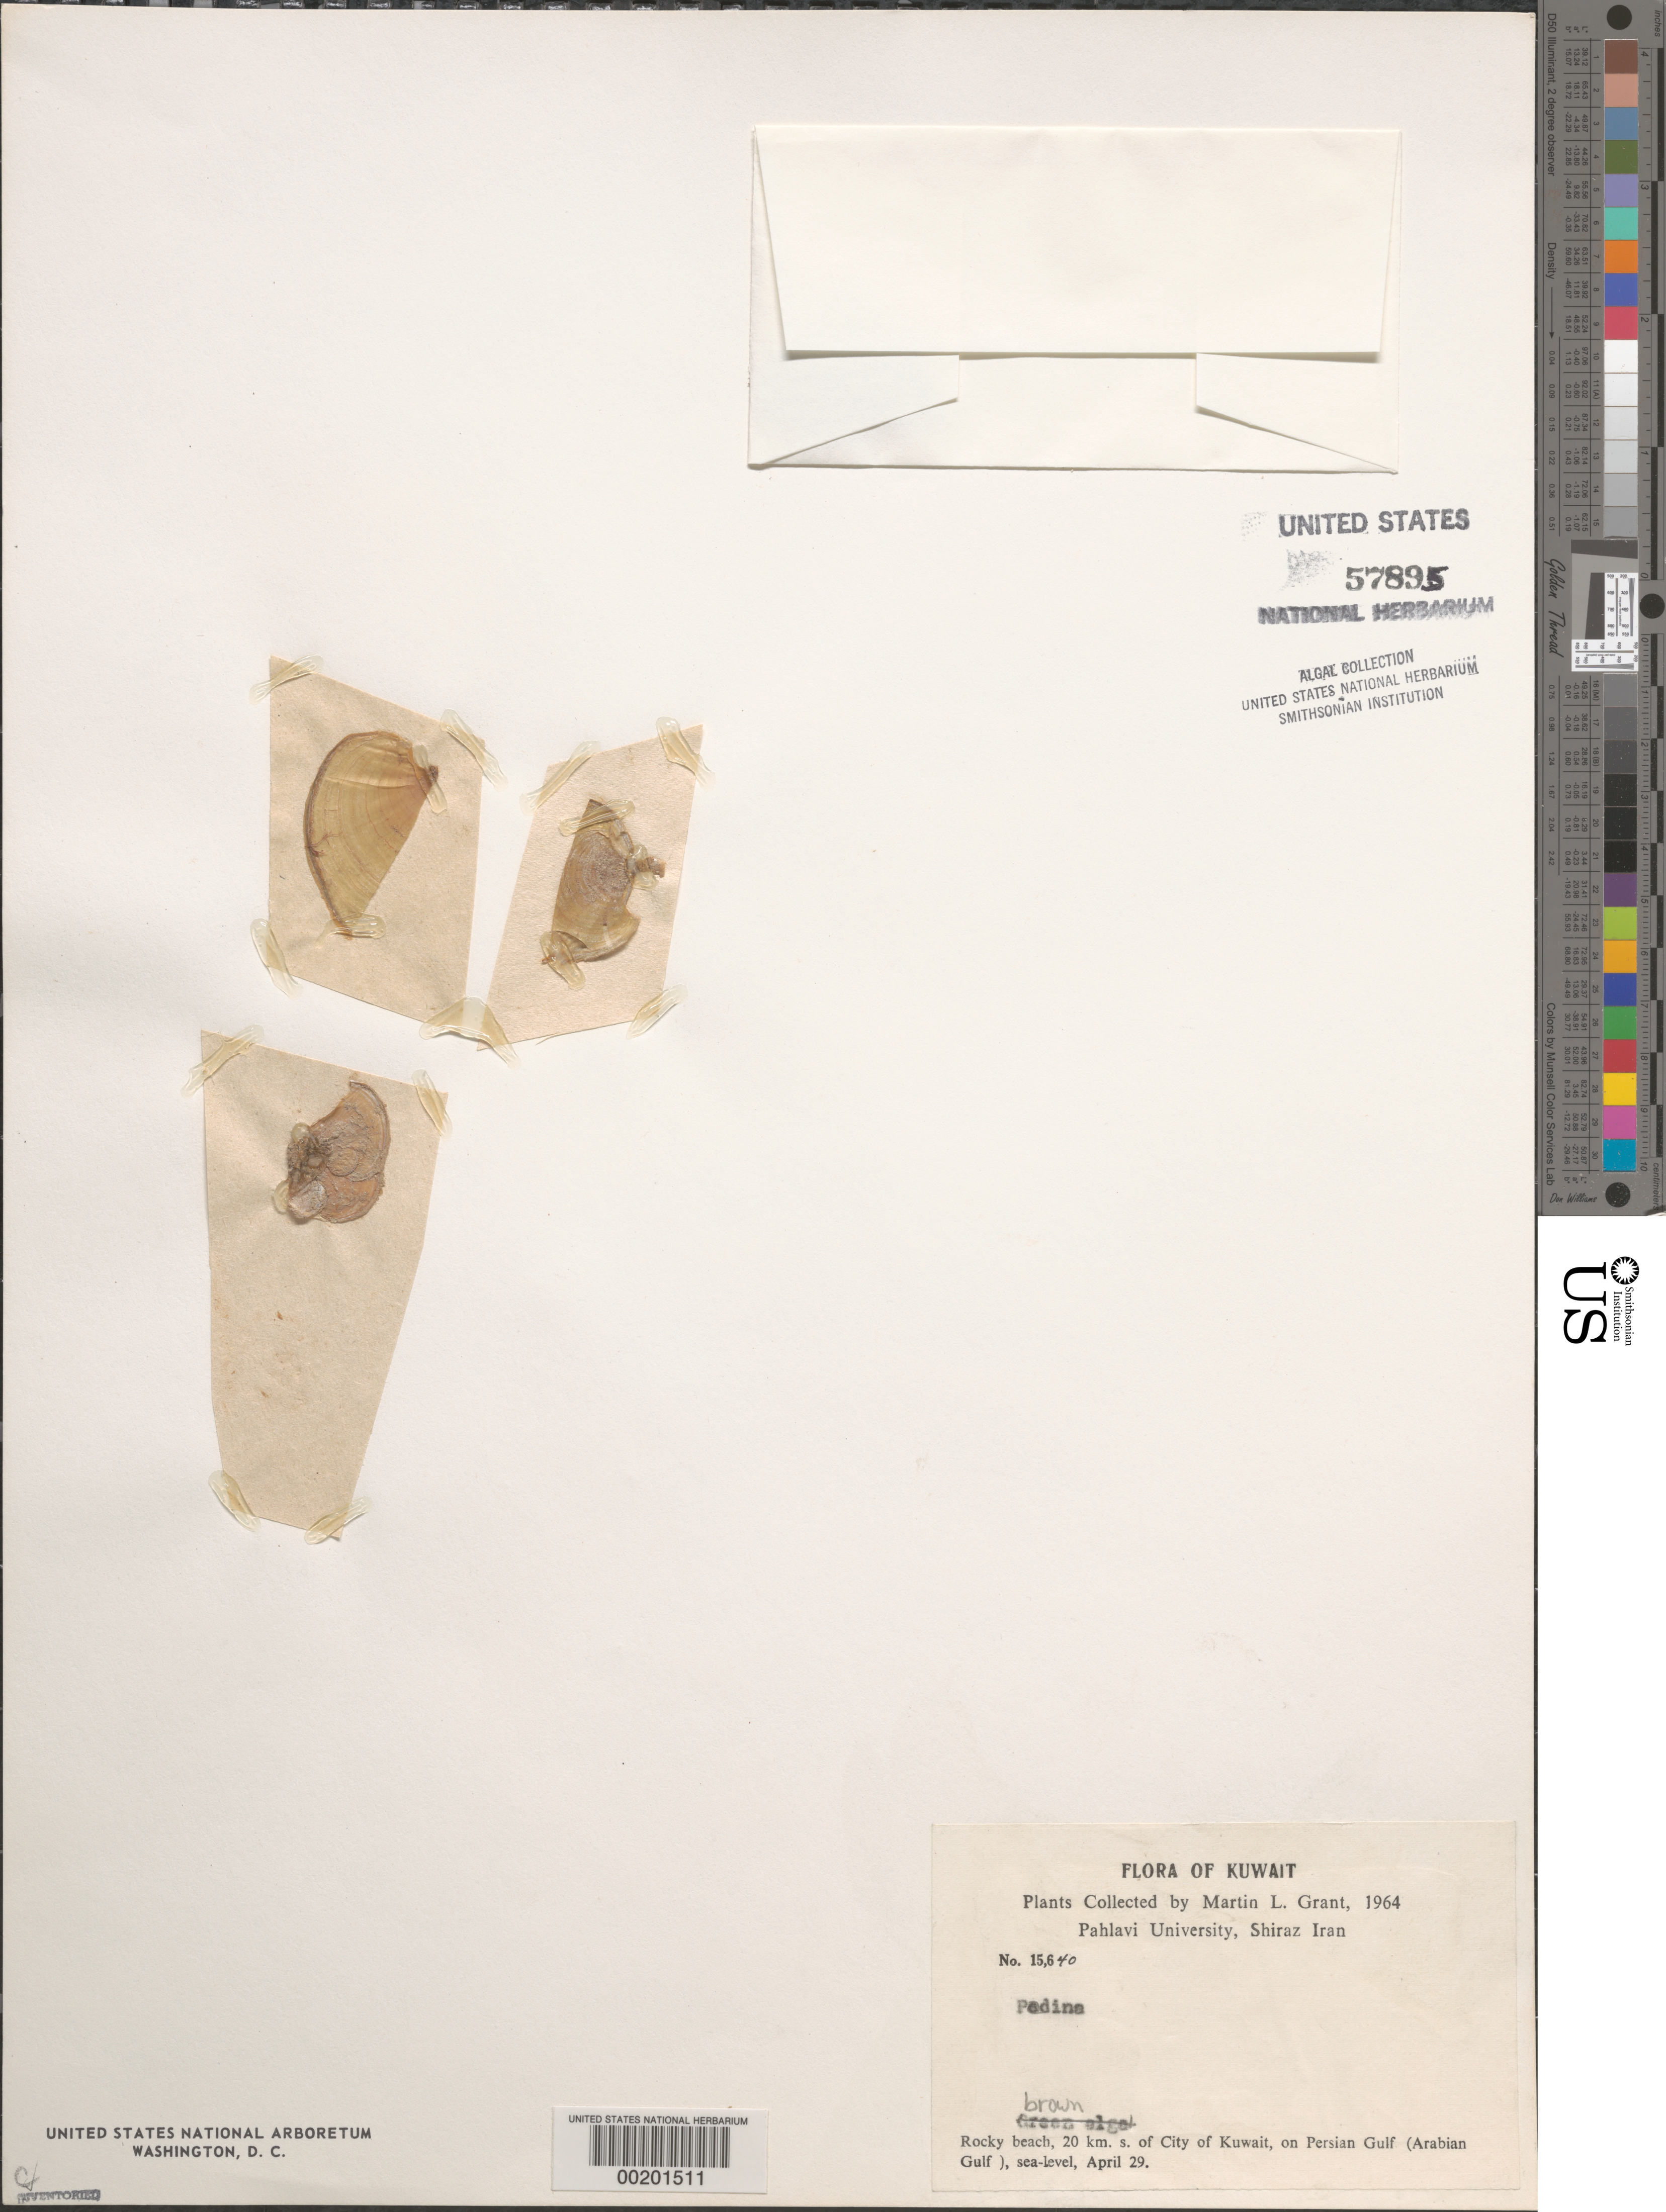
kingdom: Chromista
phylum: Ochrophyta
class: Phaeophyceae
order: Dictyotales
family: Dictyotaceae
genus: Padina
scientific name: Padina sp.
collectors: M. L. Grant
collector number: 15640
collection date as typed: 29 Apr 1964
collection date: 1964-04-29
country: Kuwait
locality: Persian Gulf, 20 km S of city of Kuwait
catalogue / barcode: US 57895